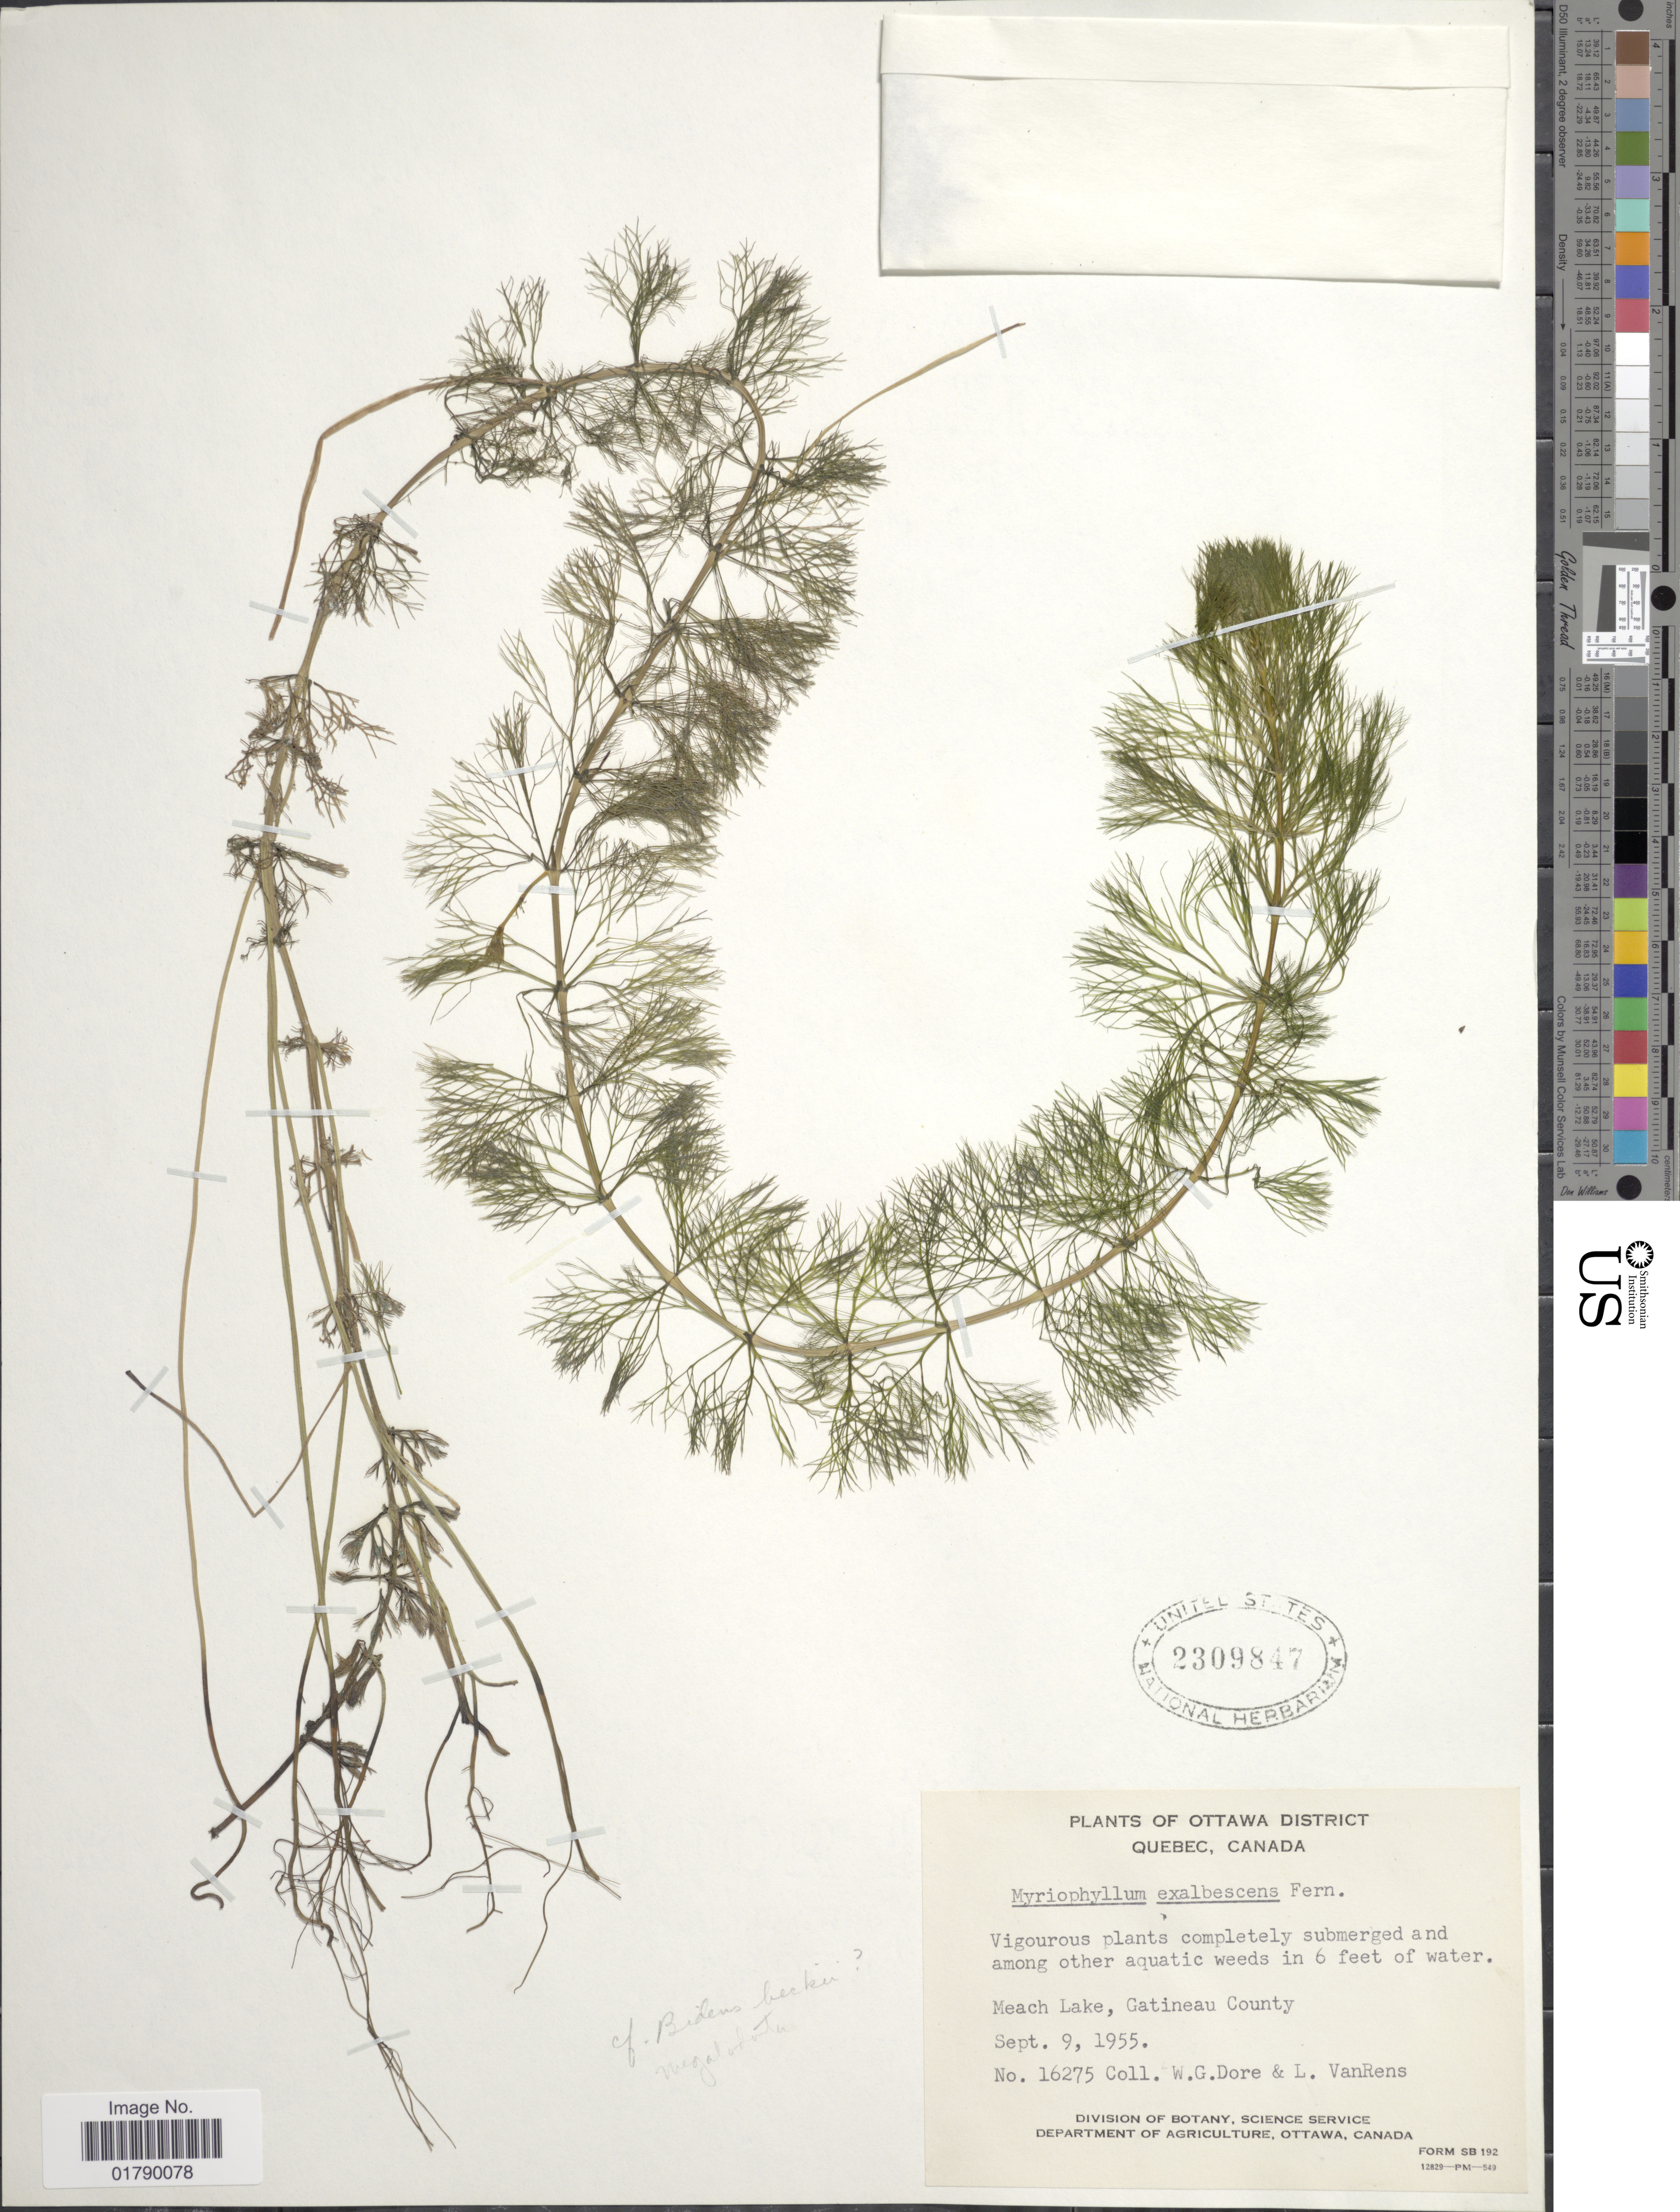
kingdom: Plantae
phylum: Tracheophyta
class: Magnoliopsida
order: Asterales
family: Asteraceae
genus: Megalodonta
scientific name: Megalodonta sp.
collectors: W. Dore & L. Van Rens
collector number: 16275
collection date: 1955-09-09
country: Canada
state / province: Quebec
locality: Ottawa District, Meach Lake, Gatineau County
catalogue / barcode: US 2309847